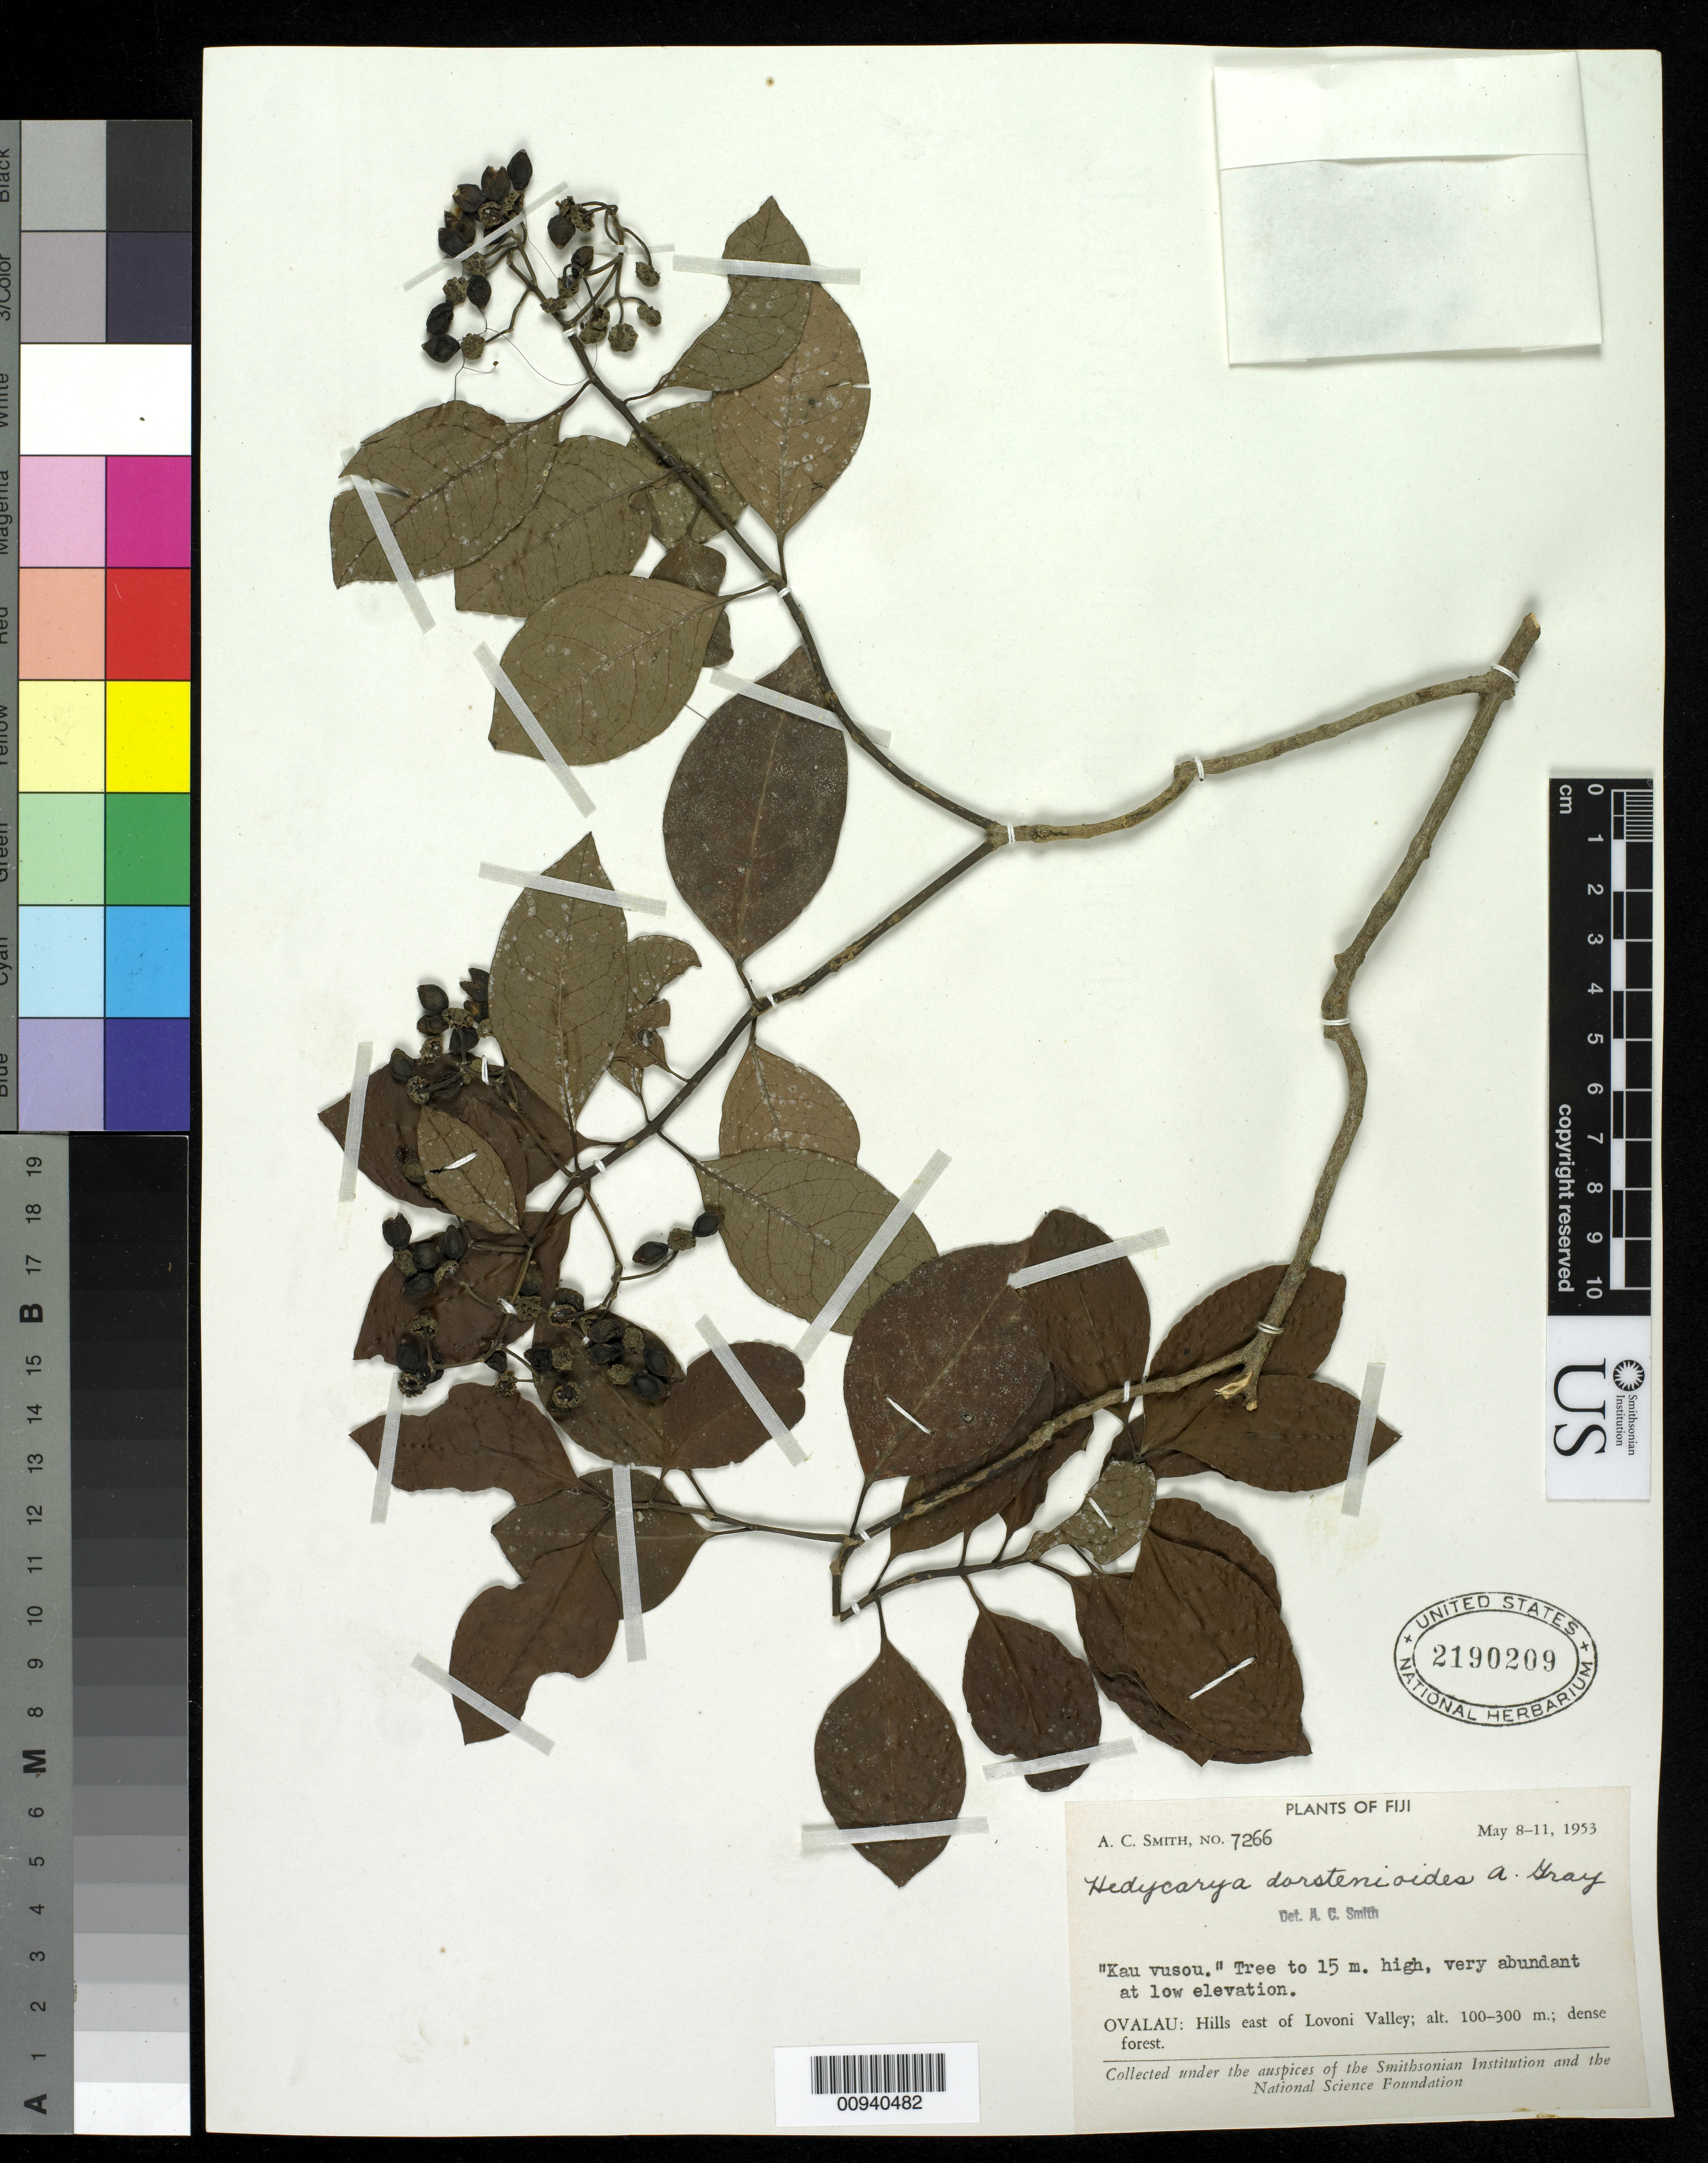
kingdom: Plantae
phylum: Tracheophyta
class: Magnoliopsida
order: Laurales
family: Monimiaceae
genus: Hedycarya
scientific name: Hedycarya dorstenioides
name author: A. Gray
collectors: C. A. Smith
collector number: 7266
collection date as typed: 08 May 1953 to 11 May 1953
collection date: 1953-05-08/1953-05-11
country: Fiji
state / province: Eastern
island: Ovalau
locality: Hills east of Lovoni Valley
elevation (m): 100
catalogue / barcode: US 2190209